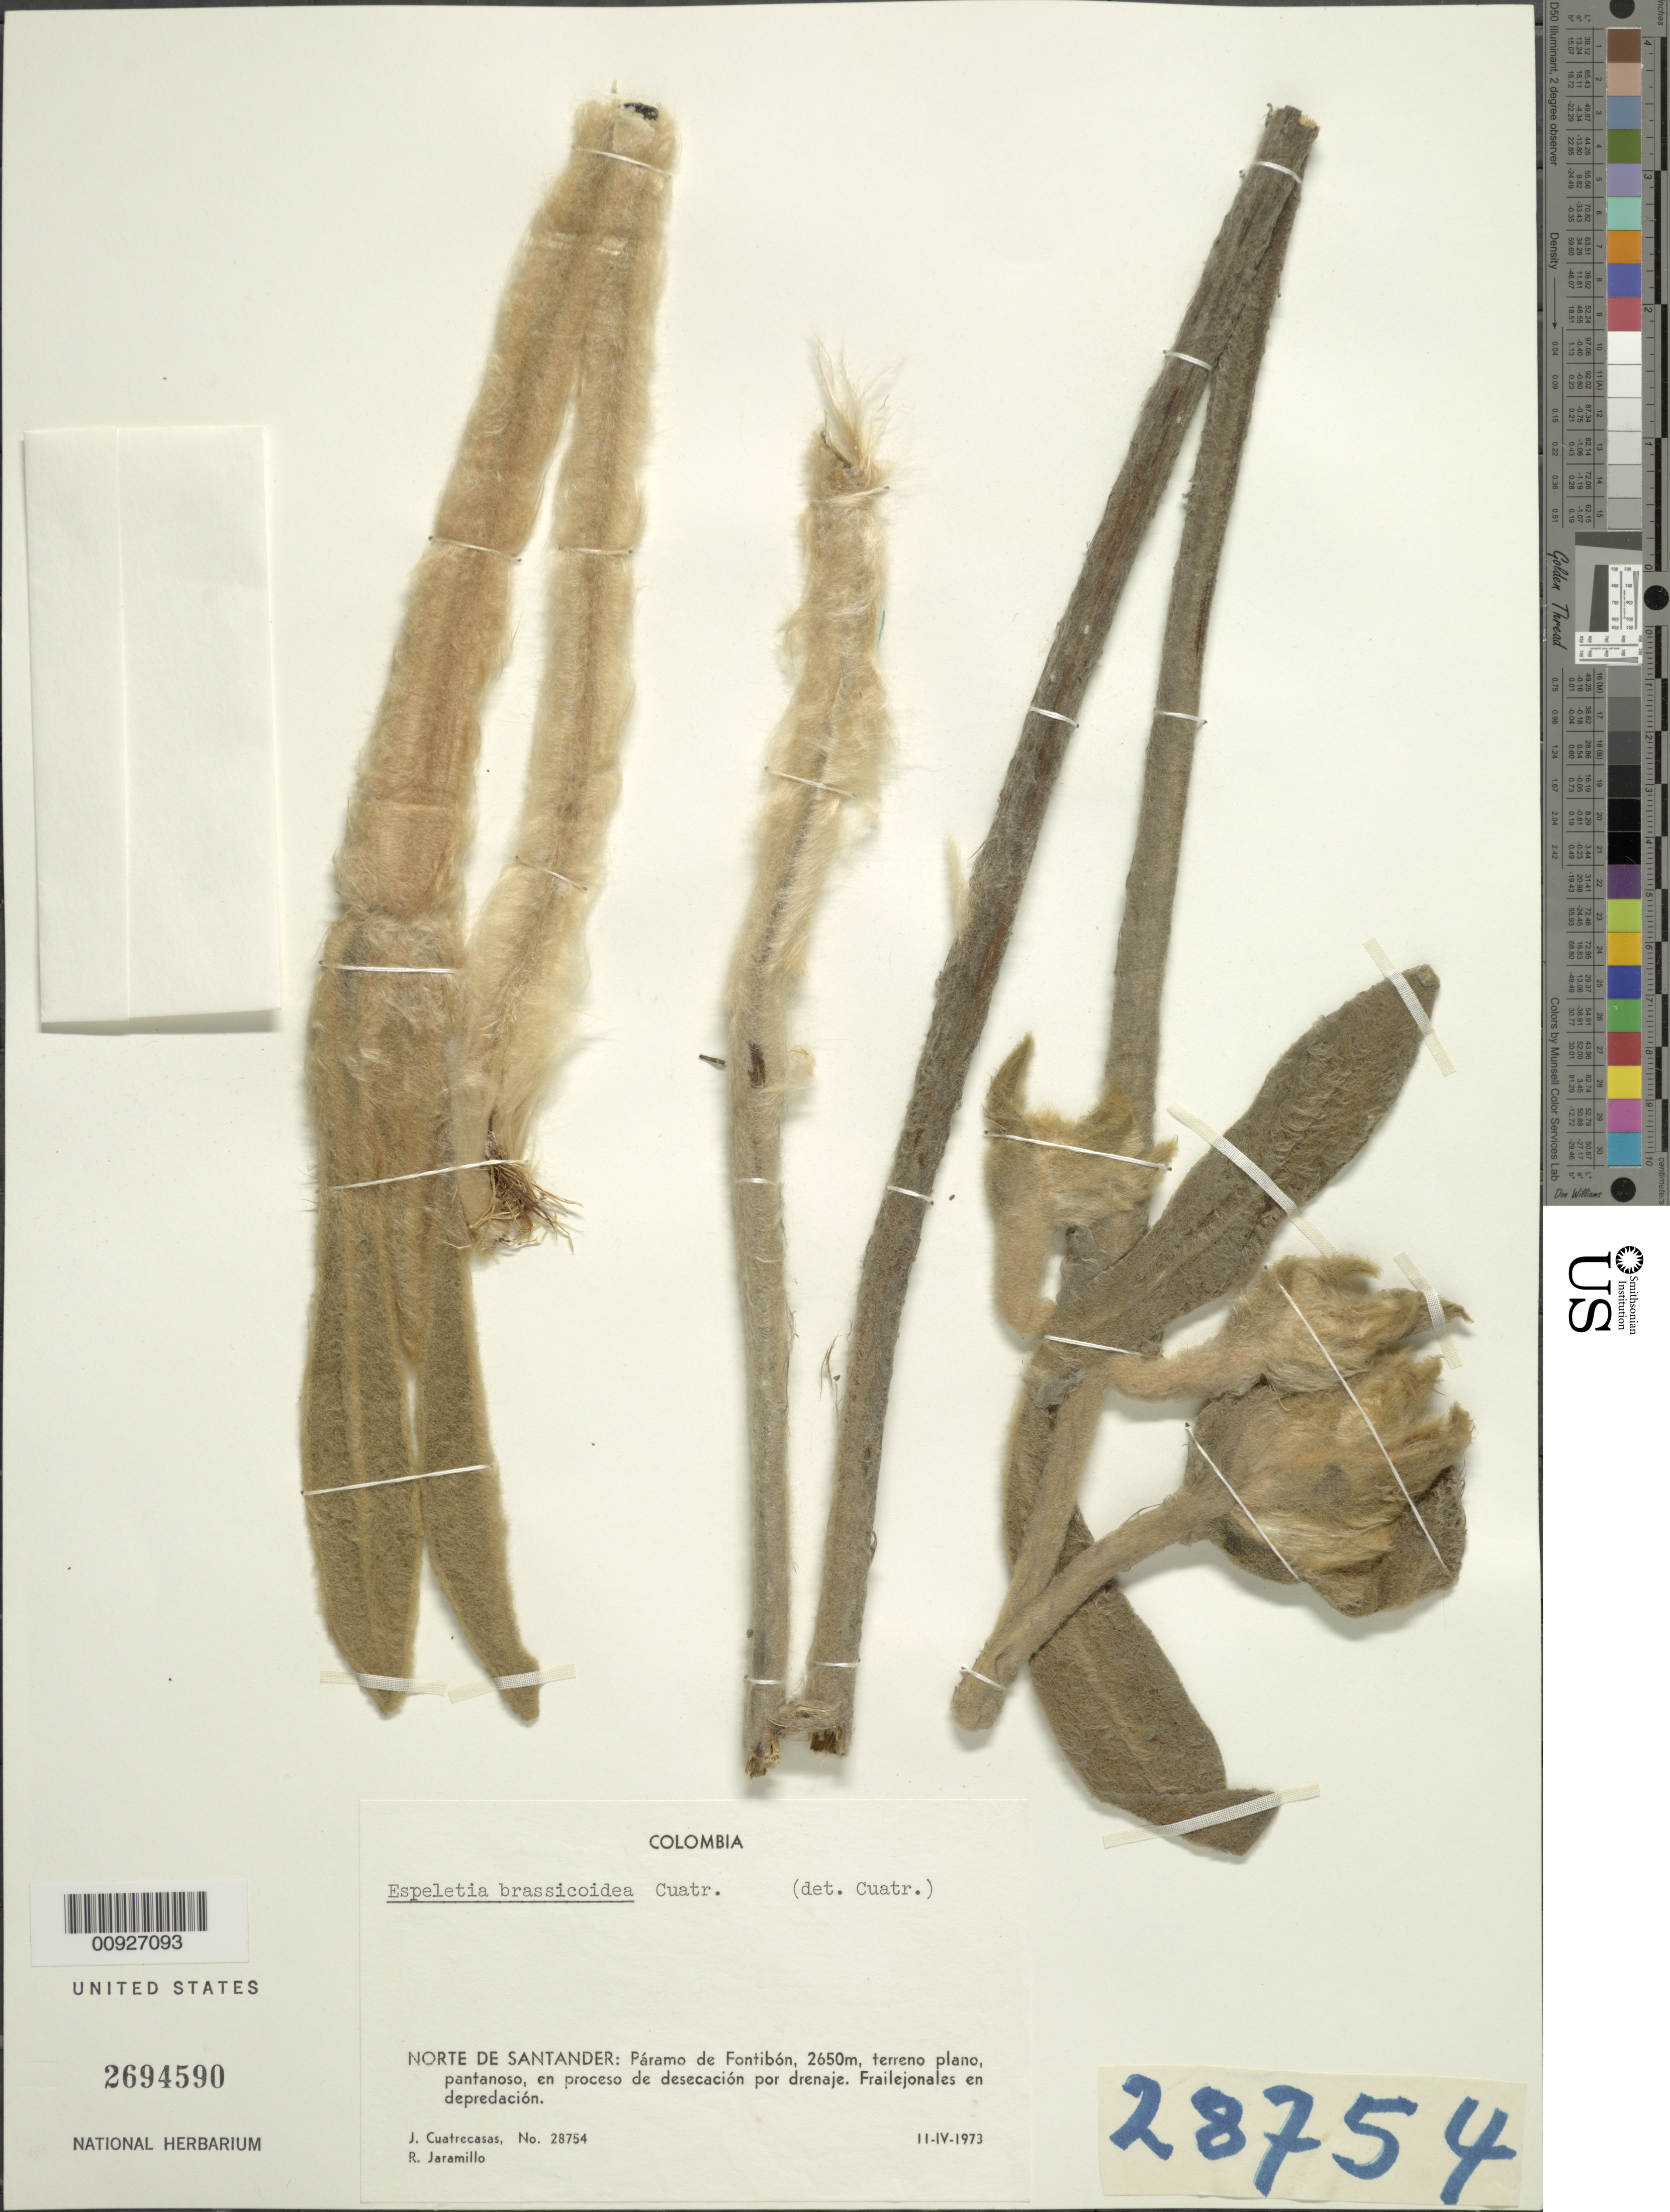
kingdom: Plantae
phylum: Tracheophyta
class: Magnoliopsida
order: Asterales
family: Asteraceae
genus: Espeletia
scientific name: Espeletia brassicoidea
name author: Cuatrec.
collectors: J. Cuatrecasas & R. Jaramillo M.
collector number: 28754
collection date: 1973-04-11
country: Colombia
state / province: Norte de Santander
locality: P. de Fontibón.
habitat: Terreno plano, pantanoso, en proceso de desecación por drenaje. Frailejonales en depredación.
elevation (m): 2650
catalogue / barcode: US 2694590